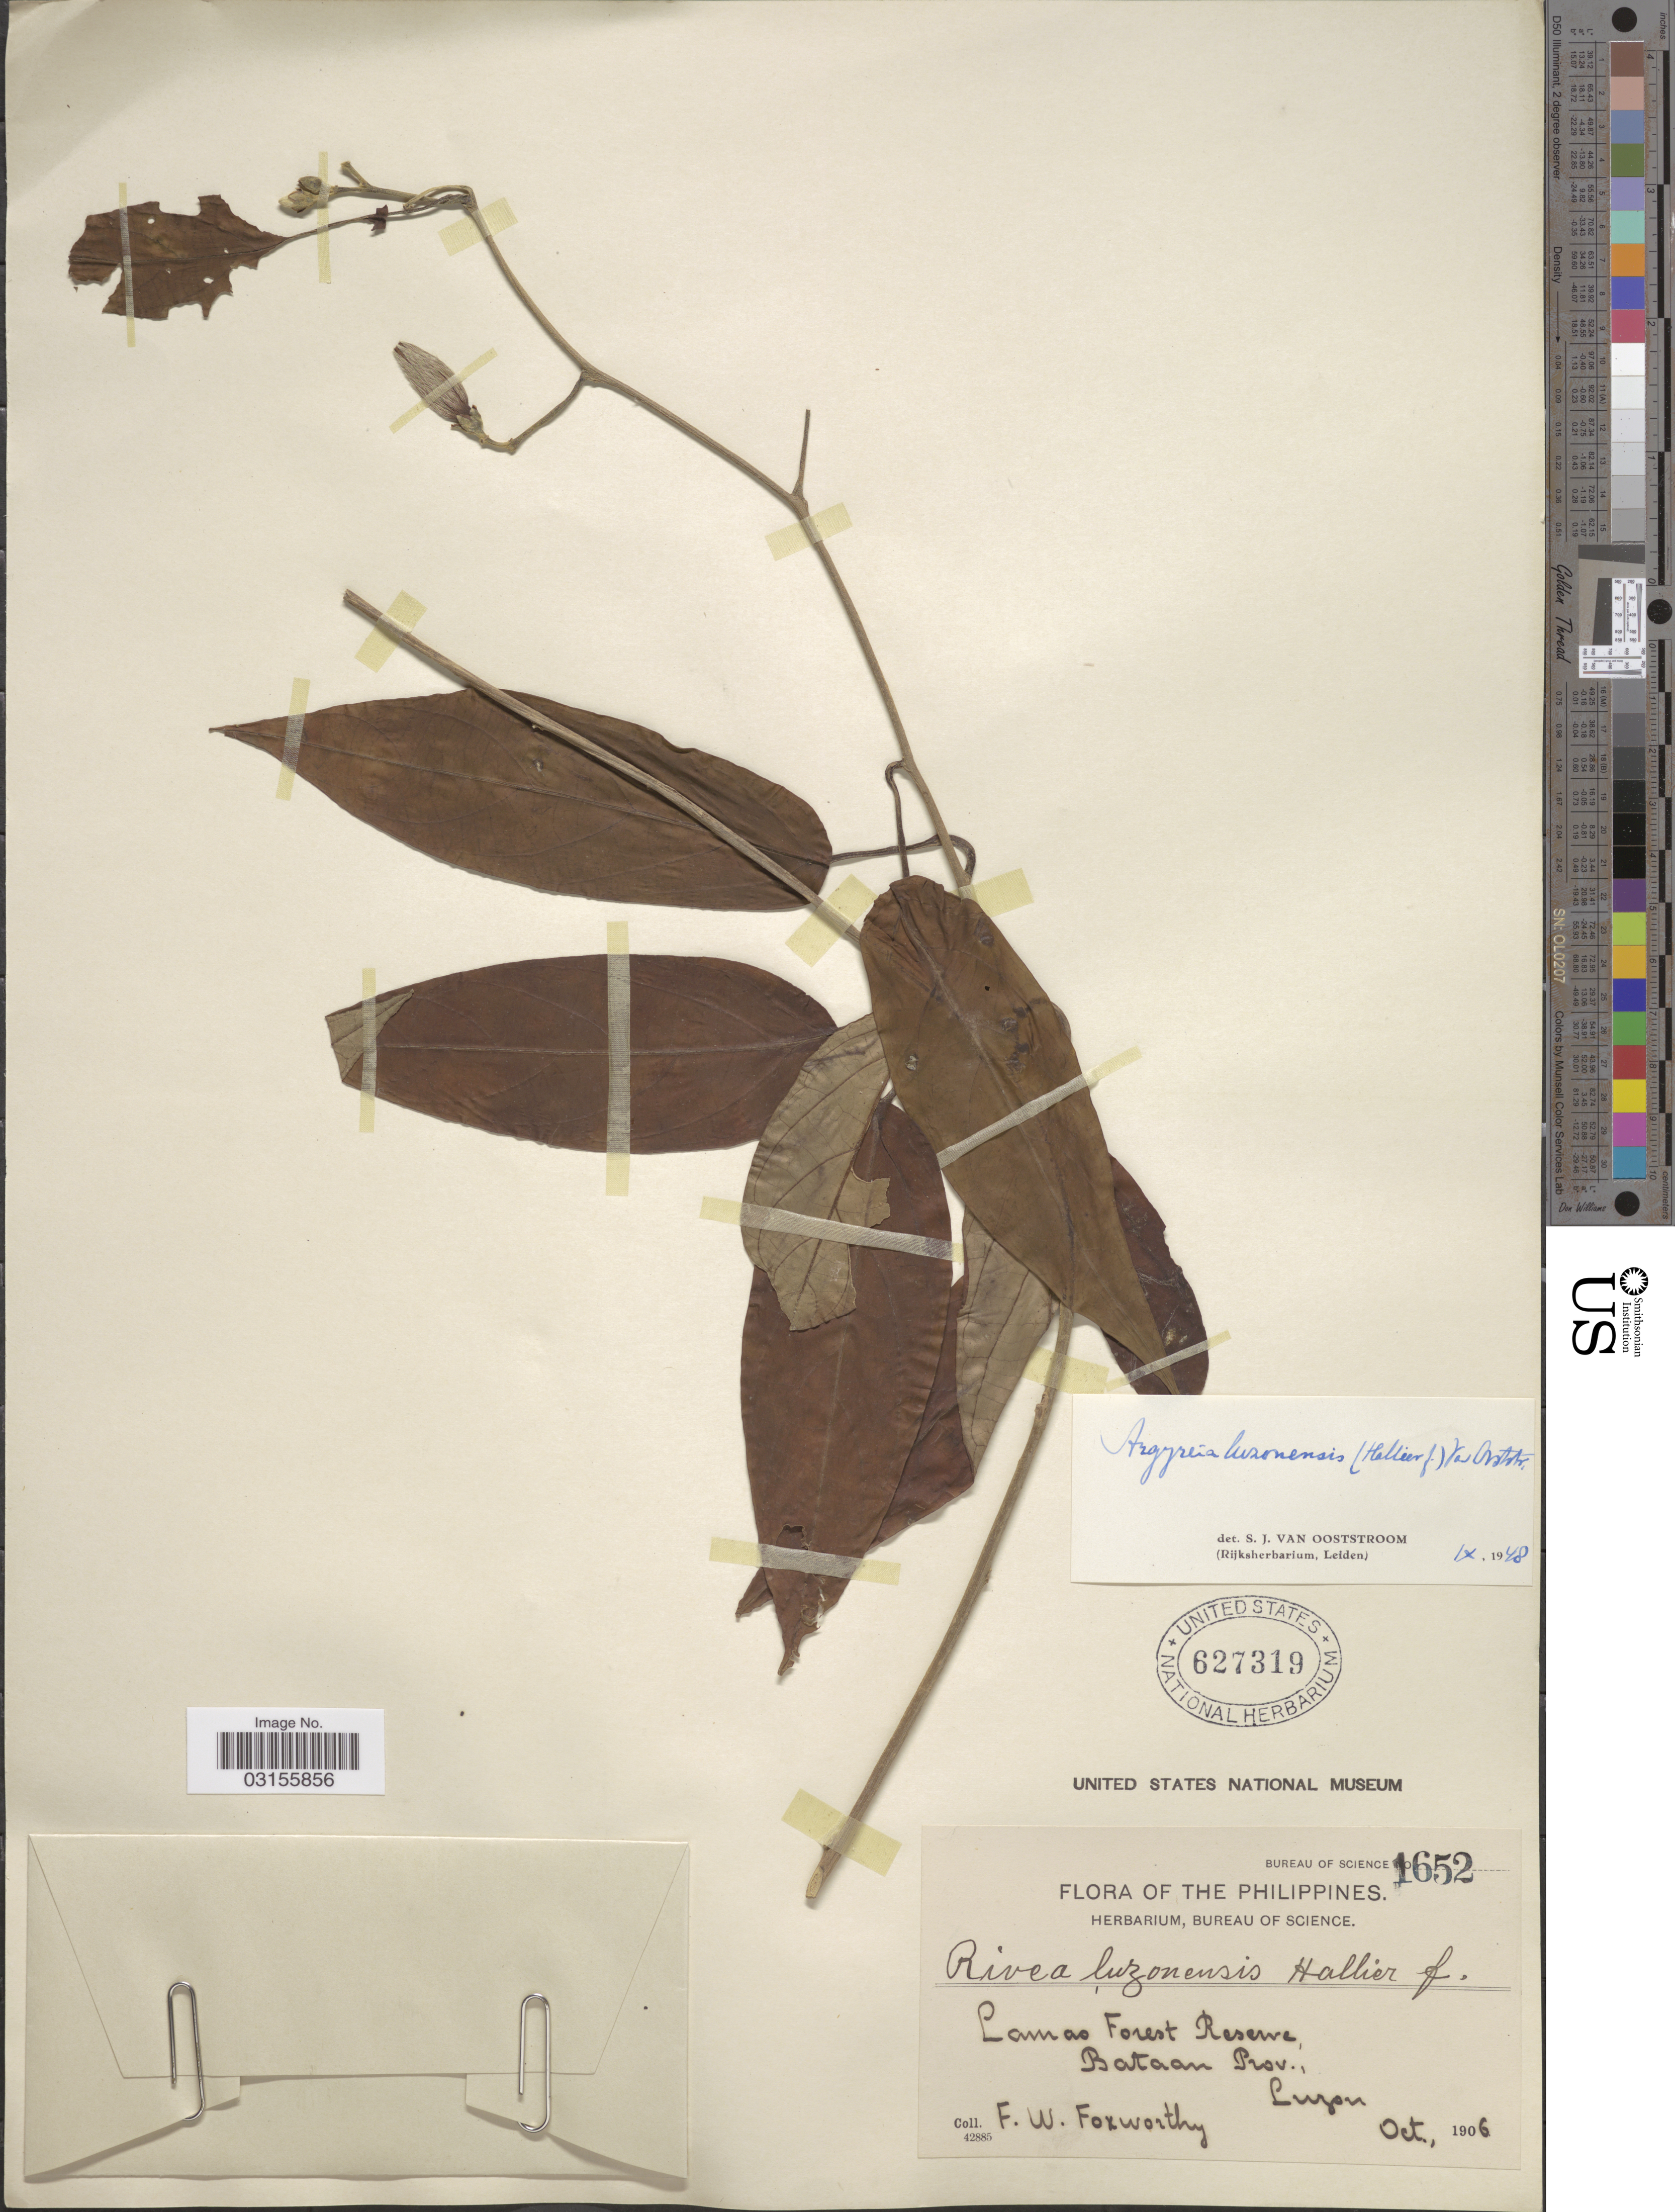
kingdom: Plantae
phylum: Tracheophyta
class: Magnoliopsida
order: Solanales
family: Convolvulaceae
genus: Argyreia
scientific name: Argyreia luzonensis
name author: (Hallier f.) Ooststr.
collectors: F. W. Foxworthy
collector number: Bureau of Science 1652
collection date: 1906-10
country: Philippines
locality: Lamao Forest Reserve, Bataan Prov., Luzon.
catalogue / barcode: US 627319